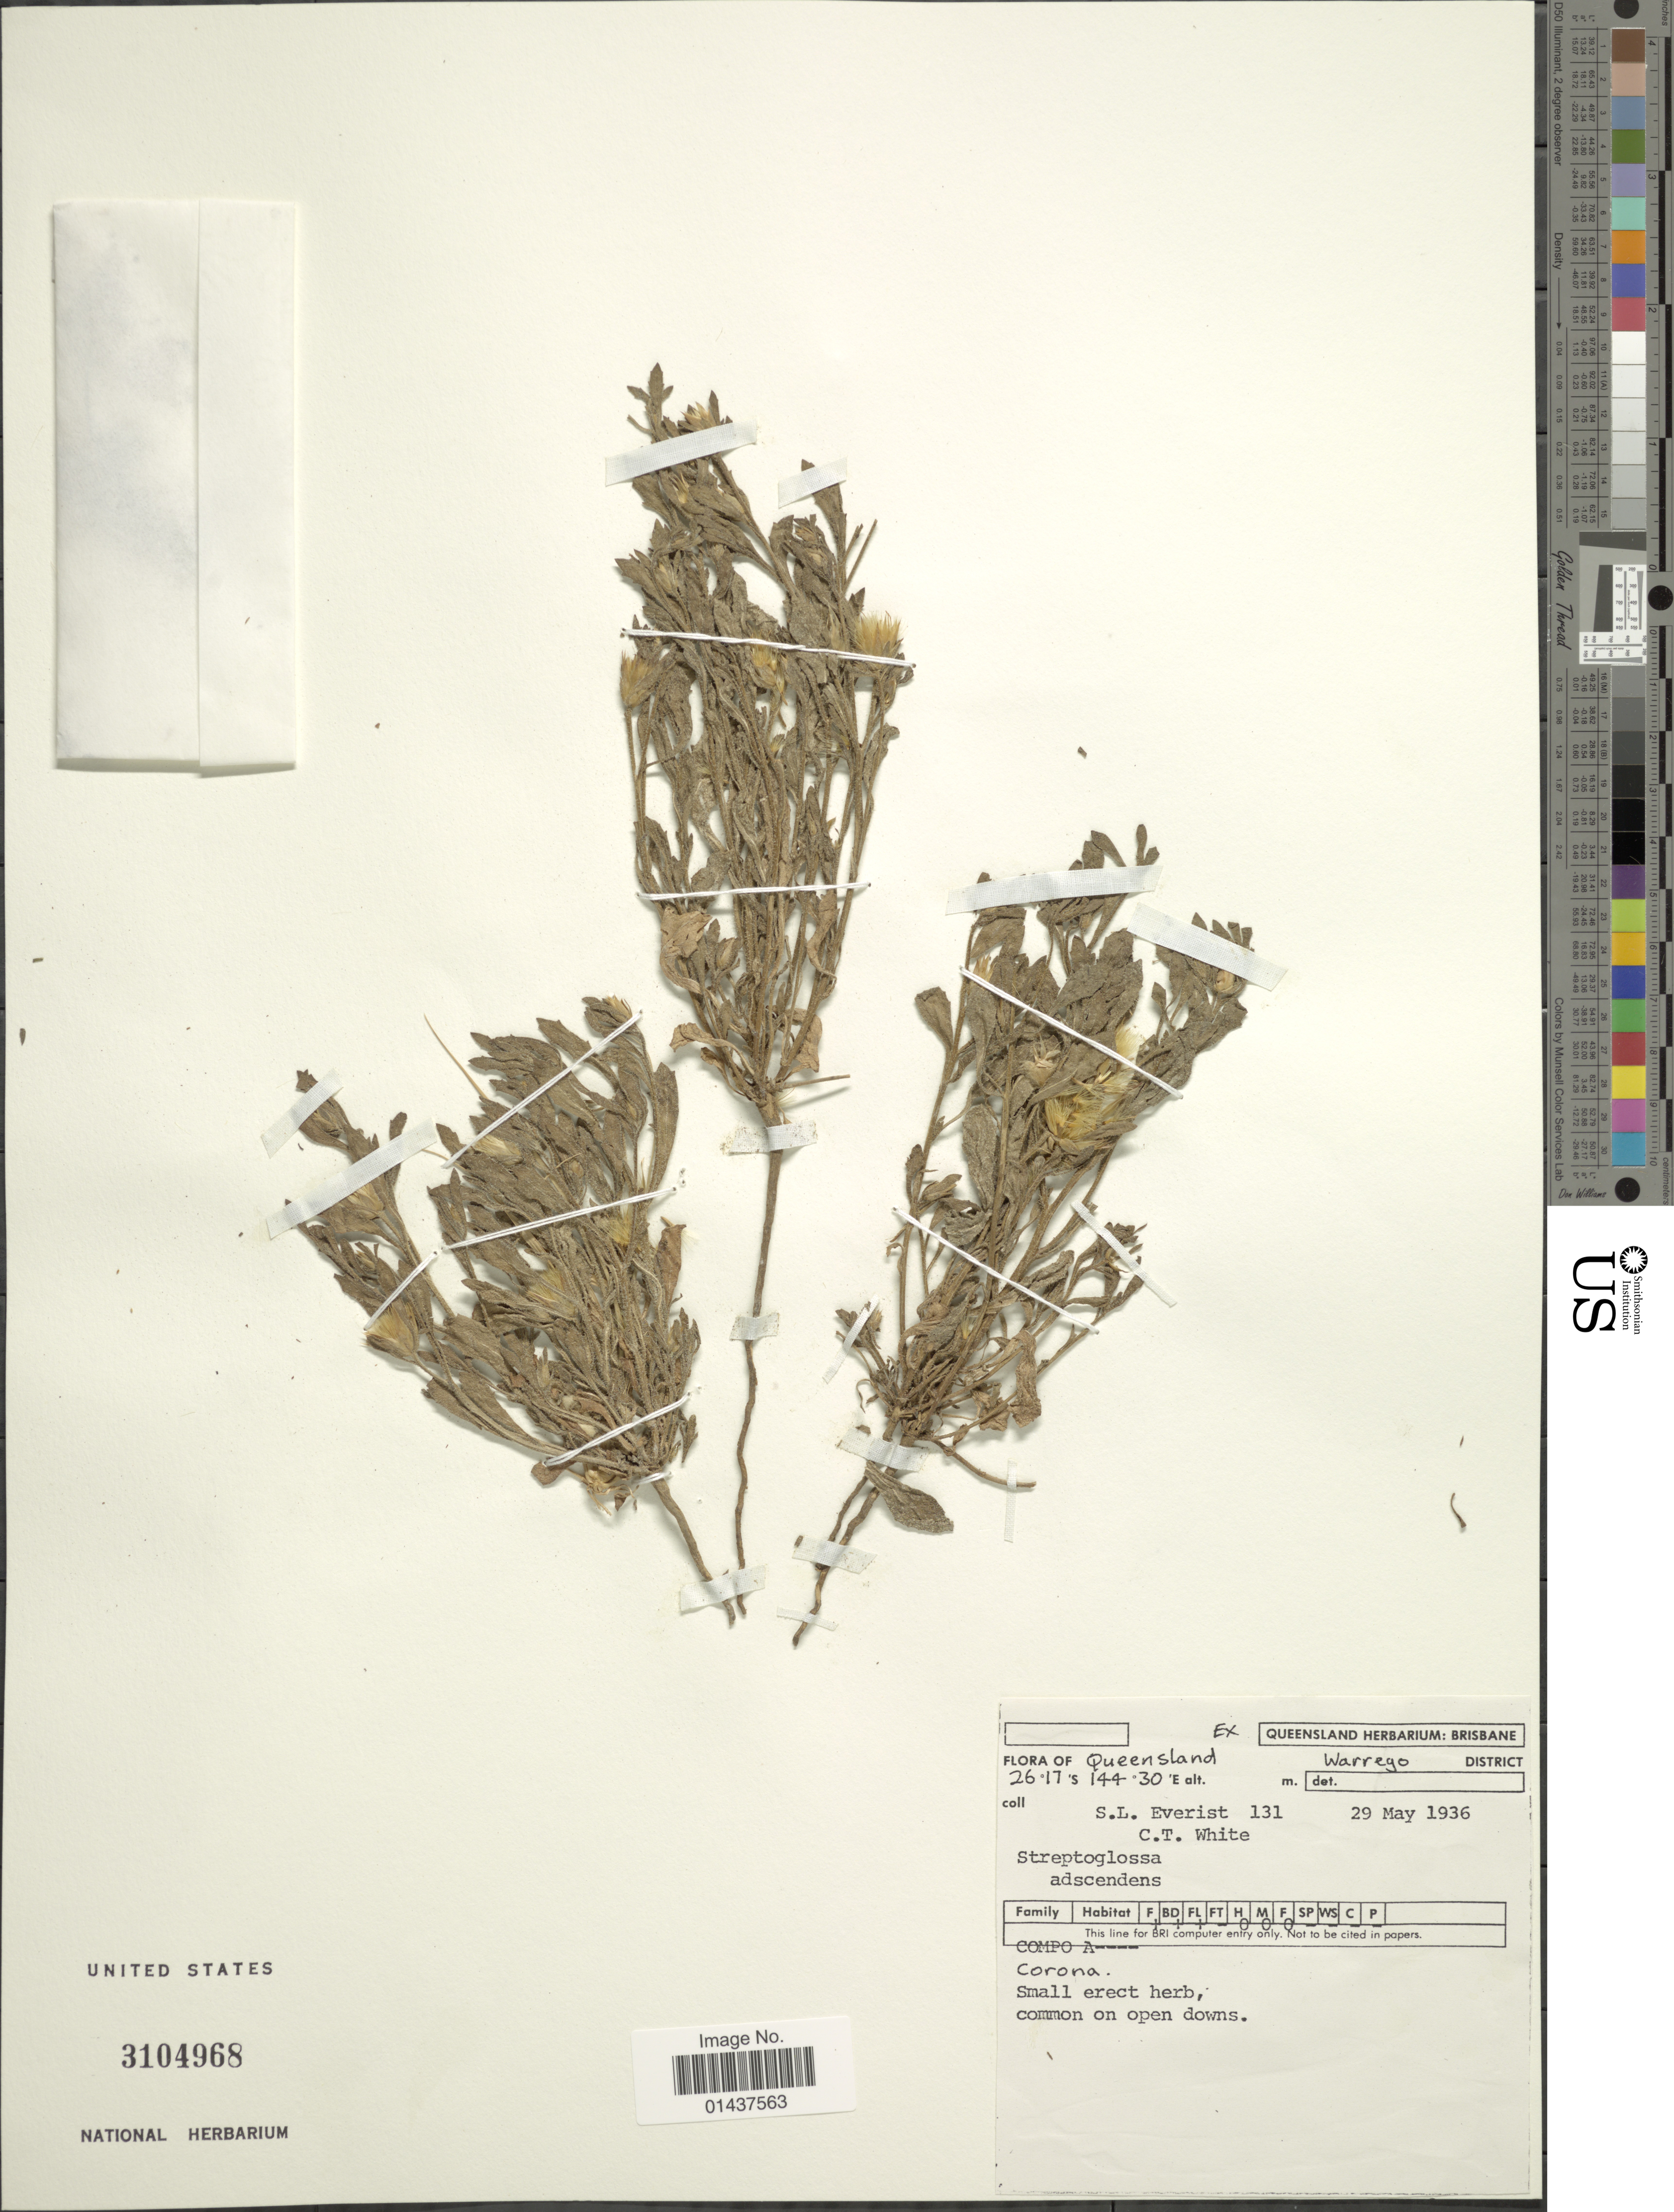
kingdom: Plantae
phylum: Tracheophyta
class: Magnoliopsida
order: Asterales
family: Asteraceae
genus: Streptoglossa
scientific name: Streptoglossa adscendens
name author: (Benth.) Dunlop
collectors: S. Everist & C. T. White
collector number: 131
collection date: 1936-05-29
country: Australia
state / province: Queensland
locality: Warrego District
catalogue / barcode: US 3104968